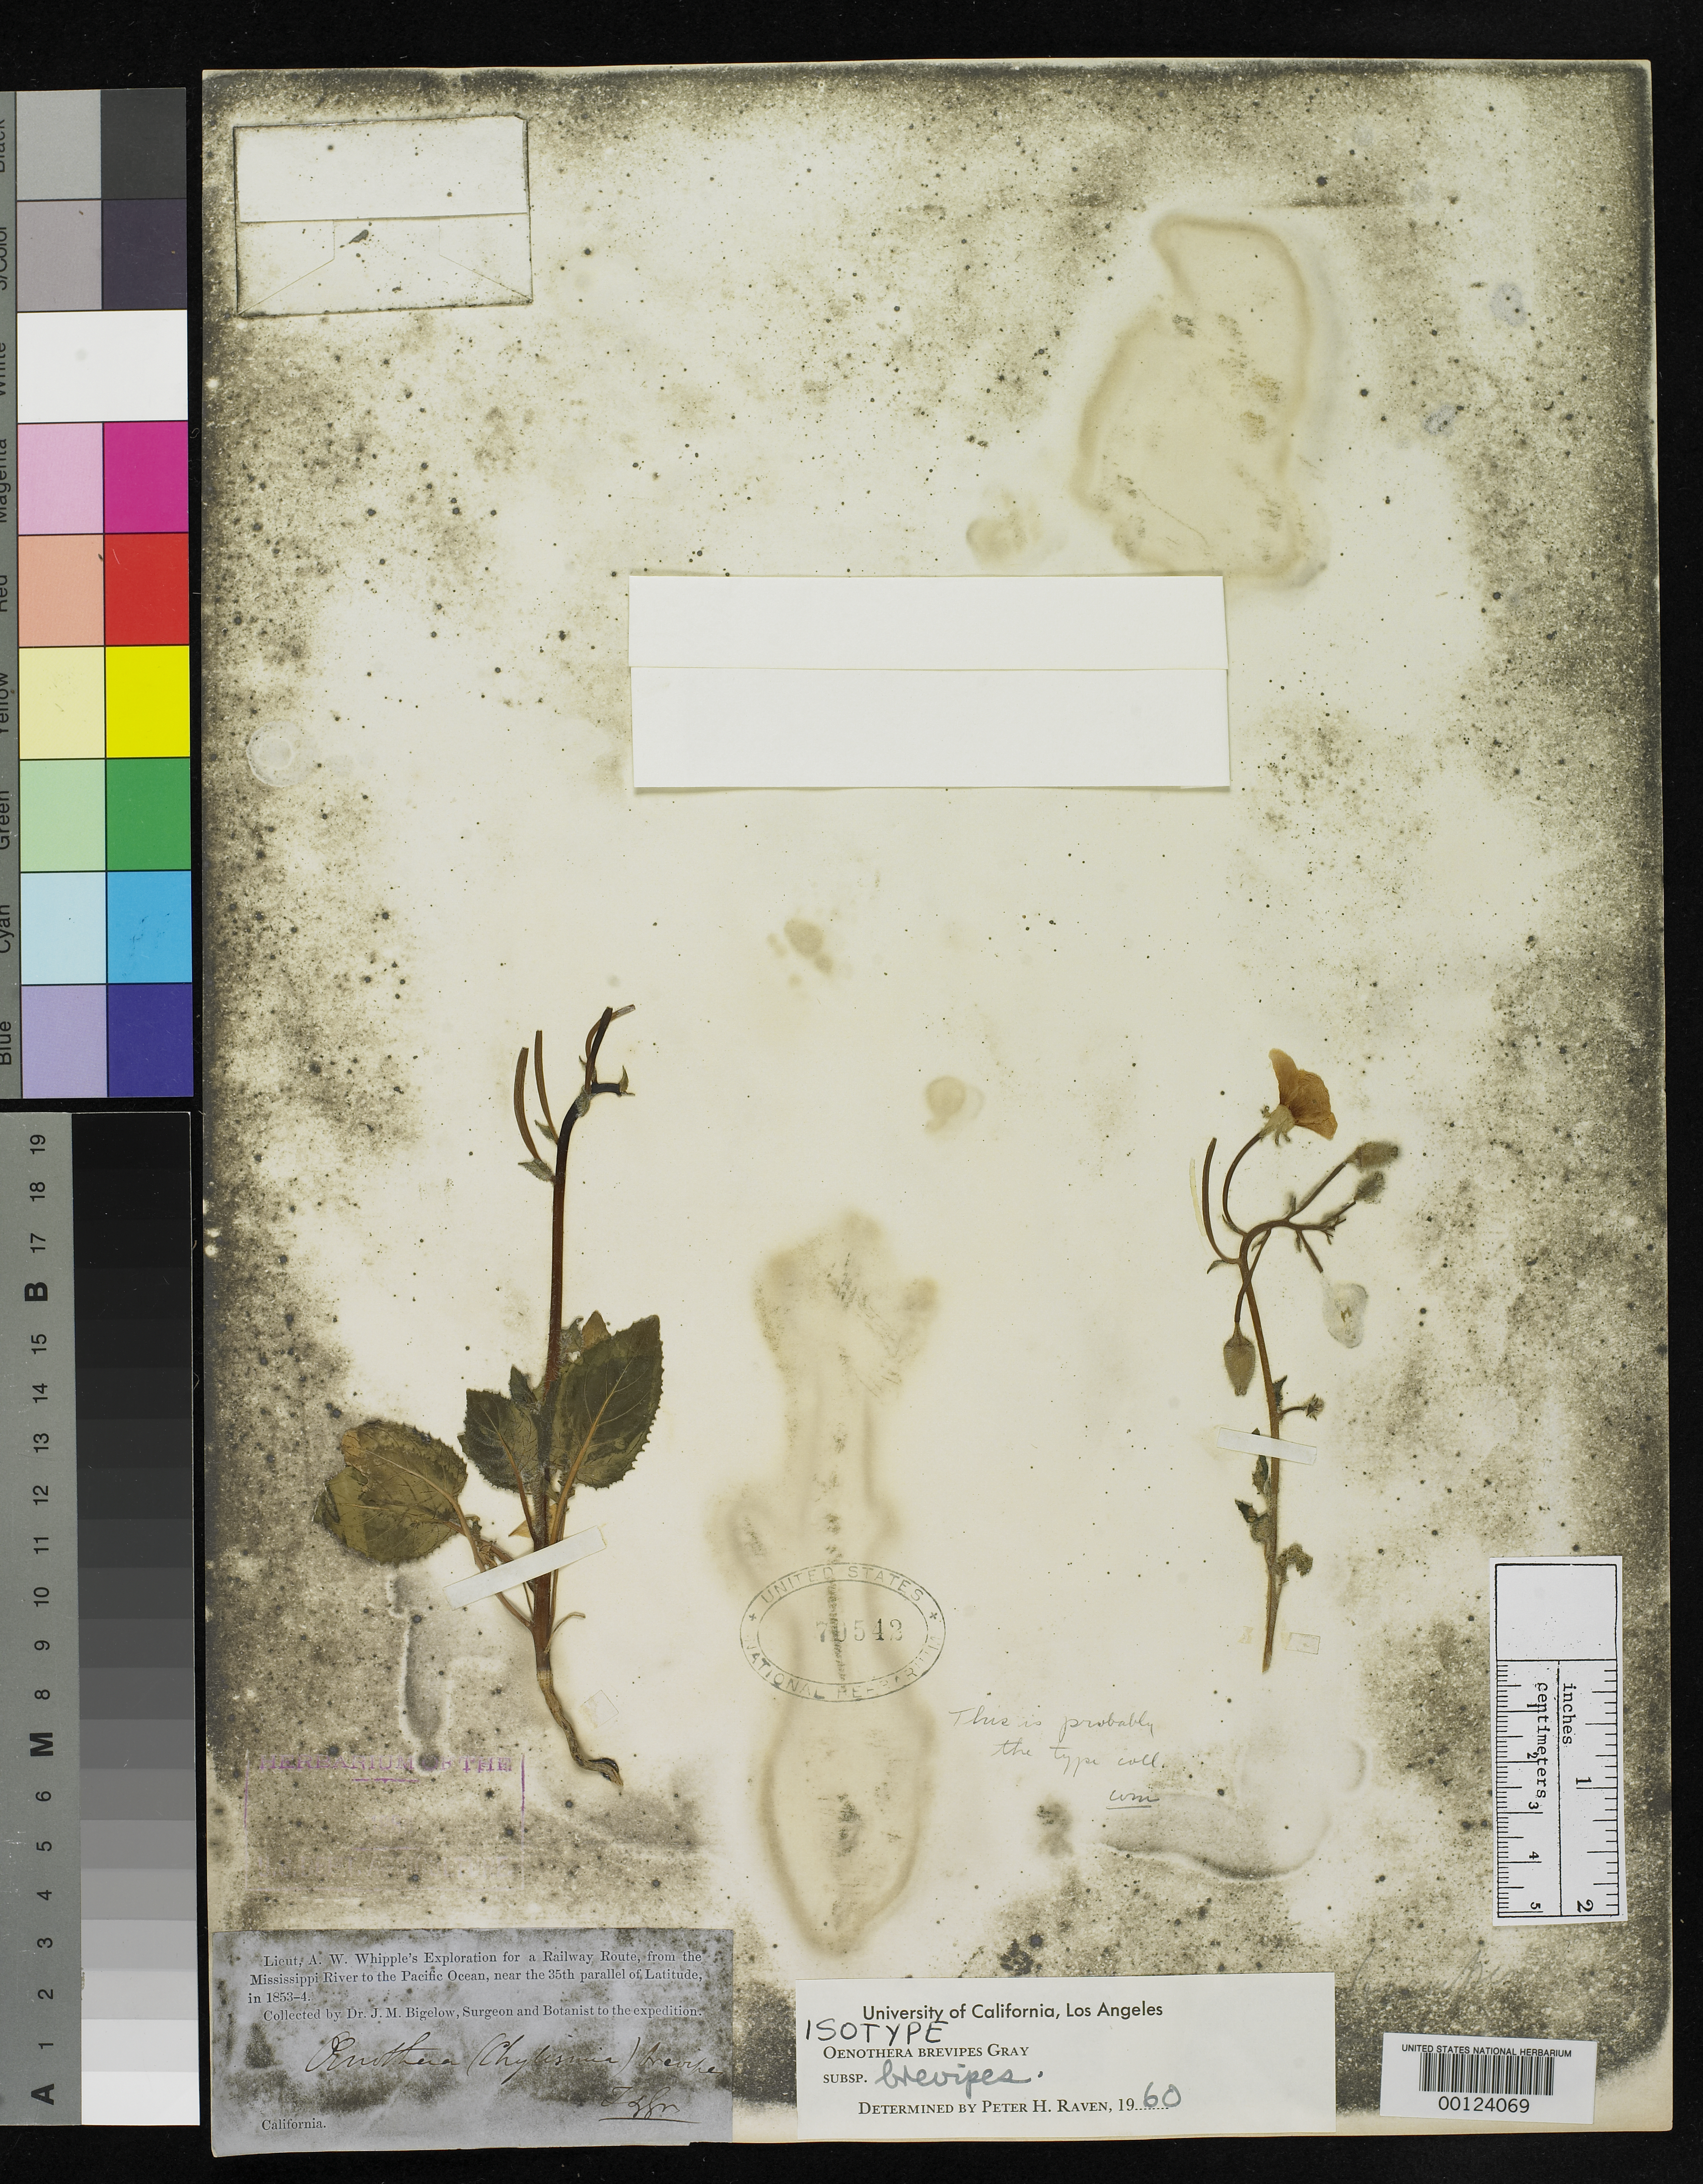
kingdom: Plantae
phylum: Tracheophyta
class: Magnoliopsida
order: Myrtales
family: Onagraceae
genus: Oenothera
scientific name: Oenothera brevipes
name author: A. Gray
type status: Isotype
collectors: J. M. Bigelow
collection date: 1853/1854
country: United States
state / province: California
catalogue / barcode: US 70542